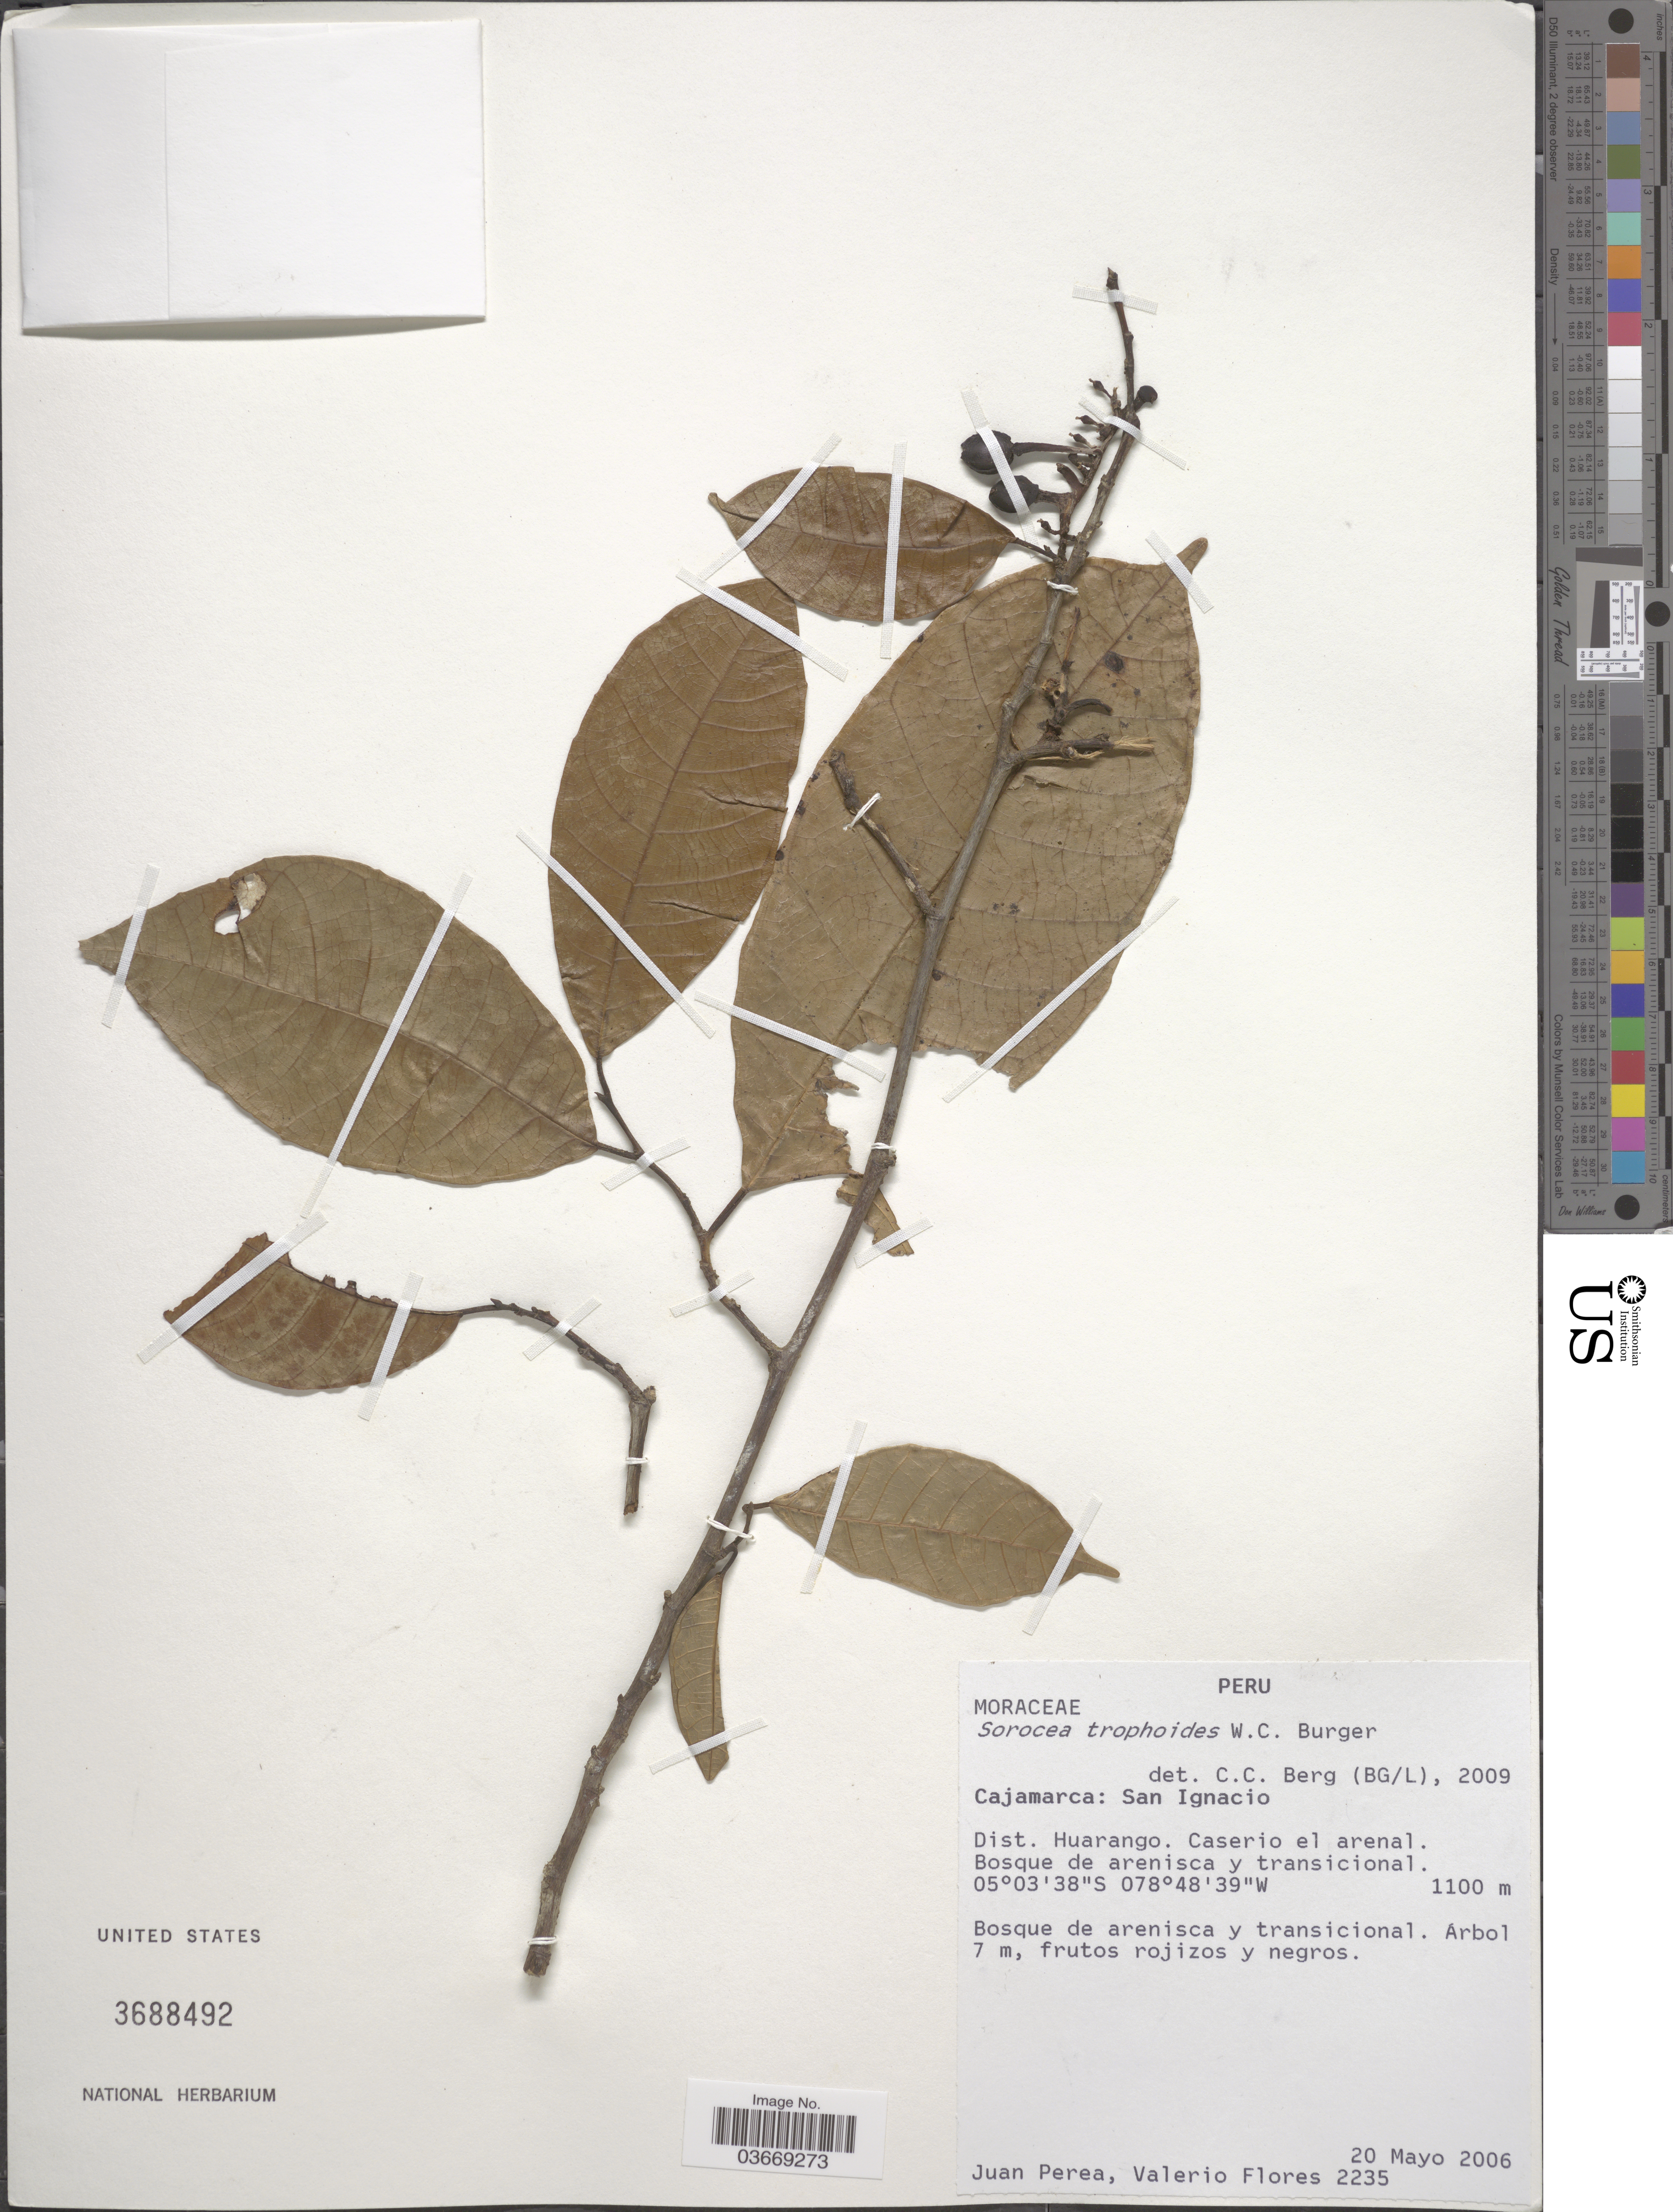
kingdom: Plantae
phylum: Tracheophyta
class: Magnoliopsida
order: Rosales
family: Moraceae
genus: Sorocea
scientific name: Sorocea trophoides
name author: W.C. Burger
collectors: J. Perea & V. Flores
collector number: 2235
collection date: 2006-05-20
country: Peru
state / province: Cajamarca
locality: San Ignacio. Dist. Huarango. Caserio el arenal.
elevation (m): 1100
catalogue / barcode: US 3688492